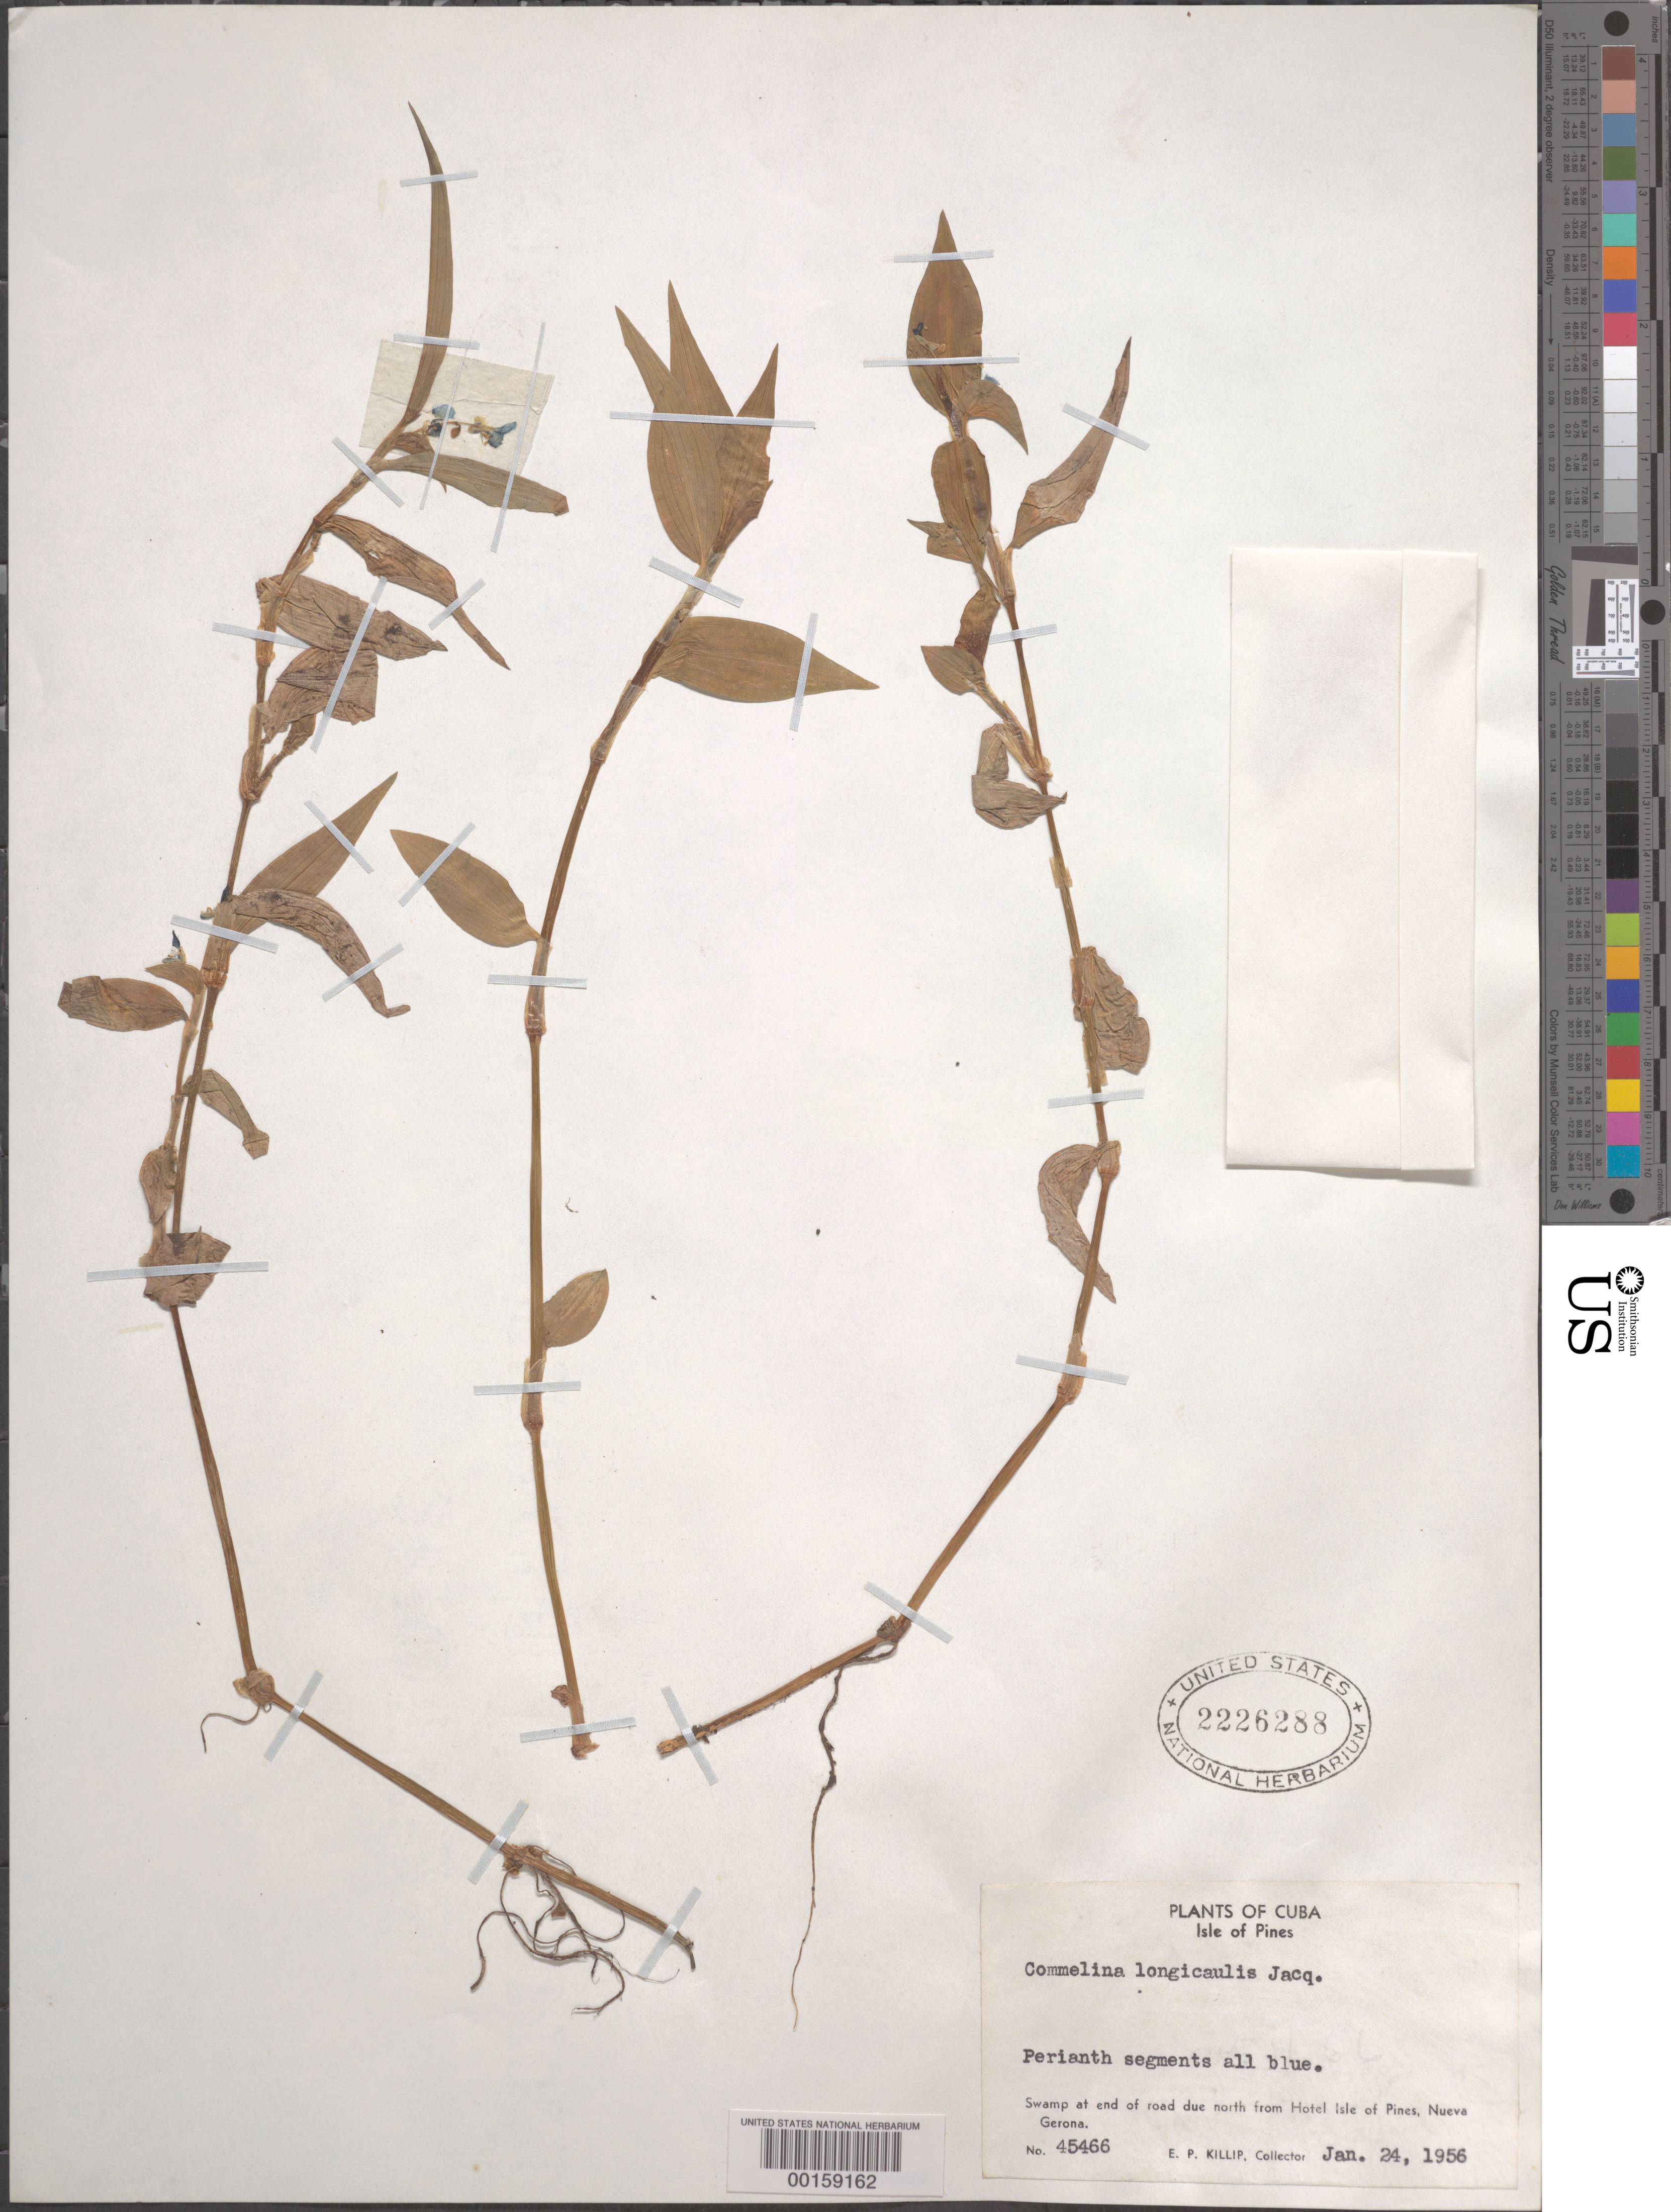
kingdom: Plantae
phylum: Tracheophyta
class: Liliopsida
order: Commelinales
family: Commelinaceae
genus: Commelina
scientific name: Commelina diffusa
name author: Burm. f.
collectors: E. P. Killip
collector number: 45466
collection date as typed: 24 Jan 1956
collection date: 1956-01-24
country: Cuba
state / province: Isla de La Juventud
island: Isla de La Juventud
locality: Nueva gerona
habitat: Swamp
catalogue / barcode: US 2226288